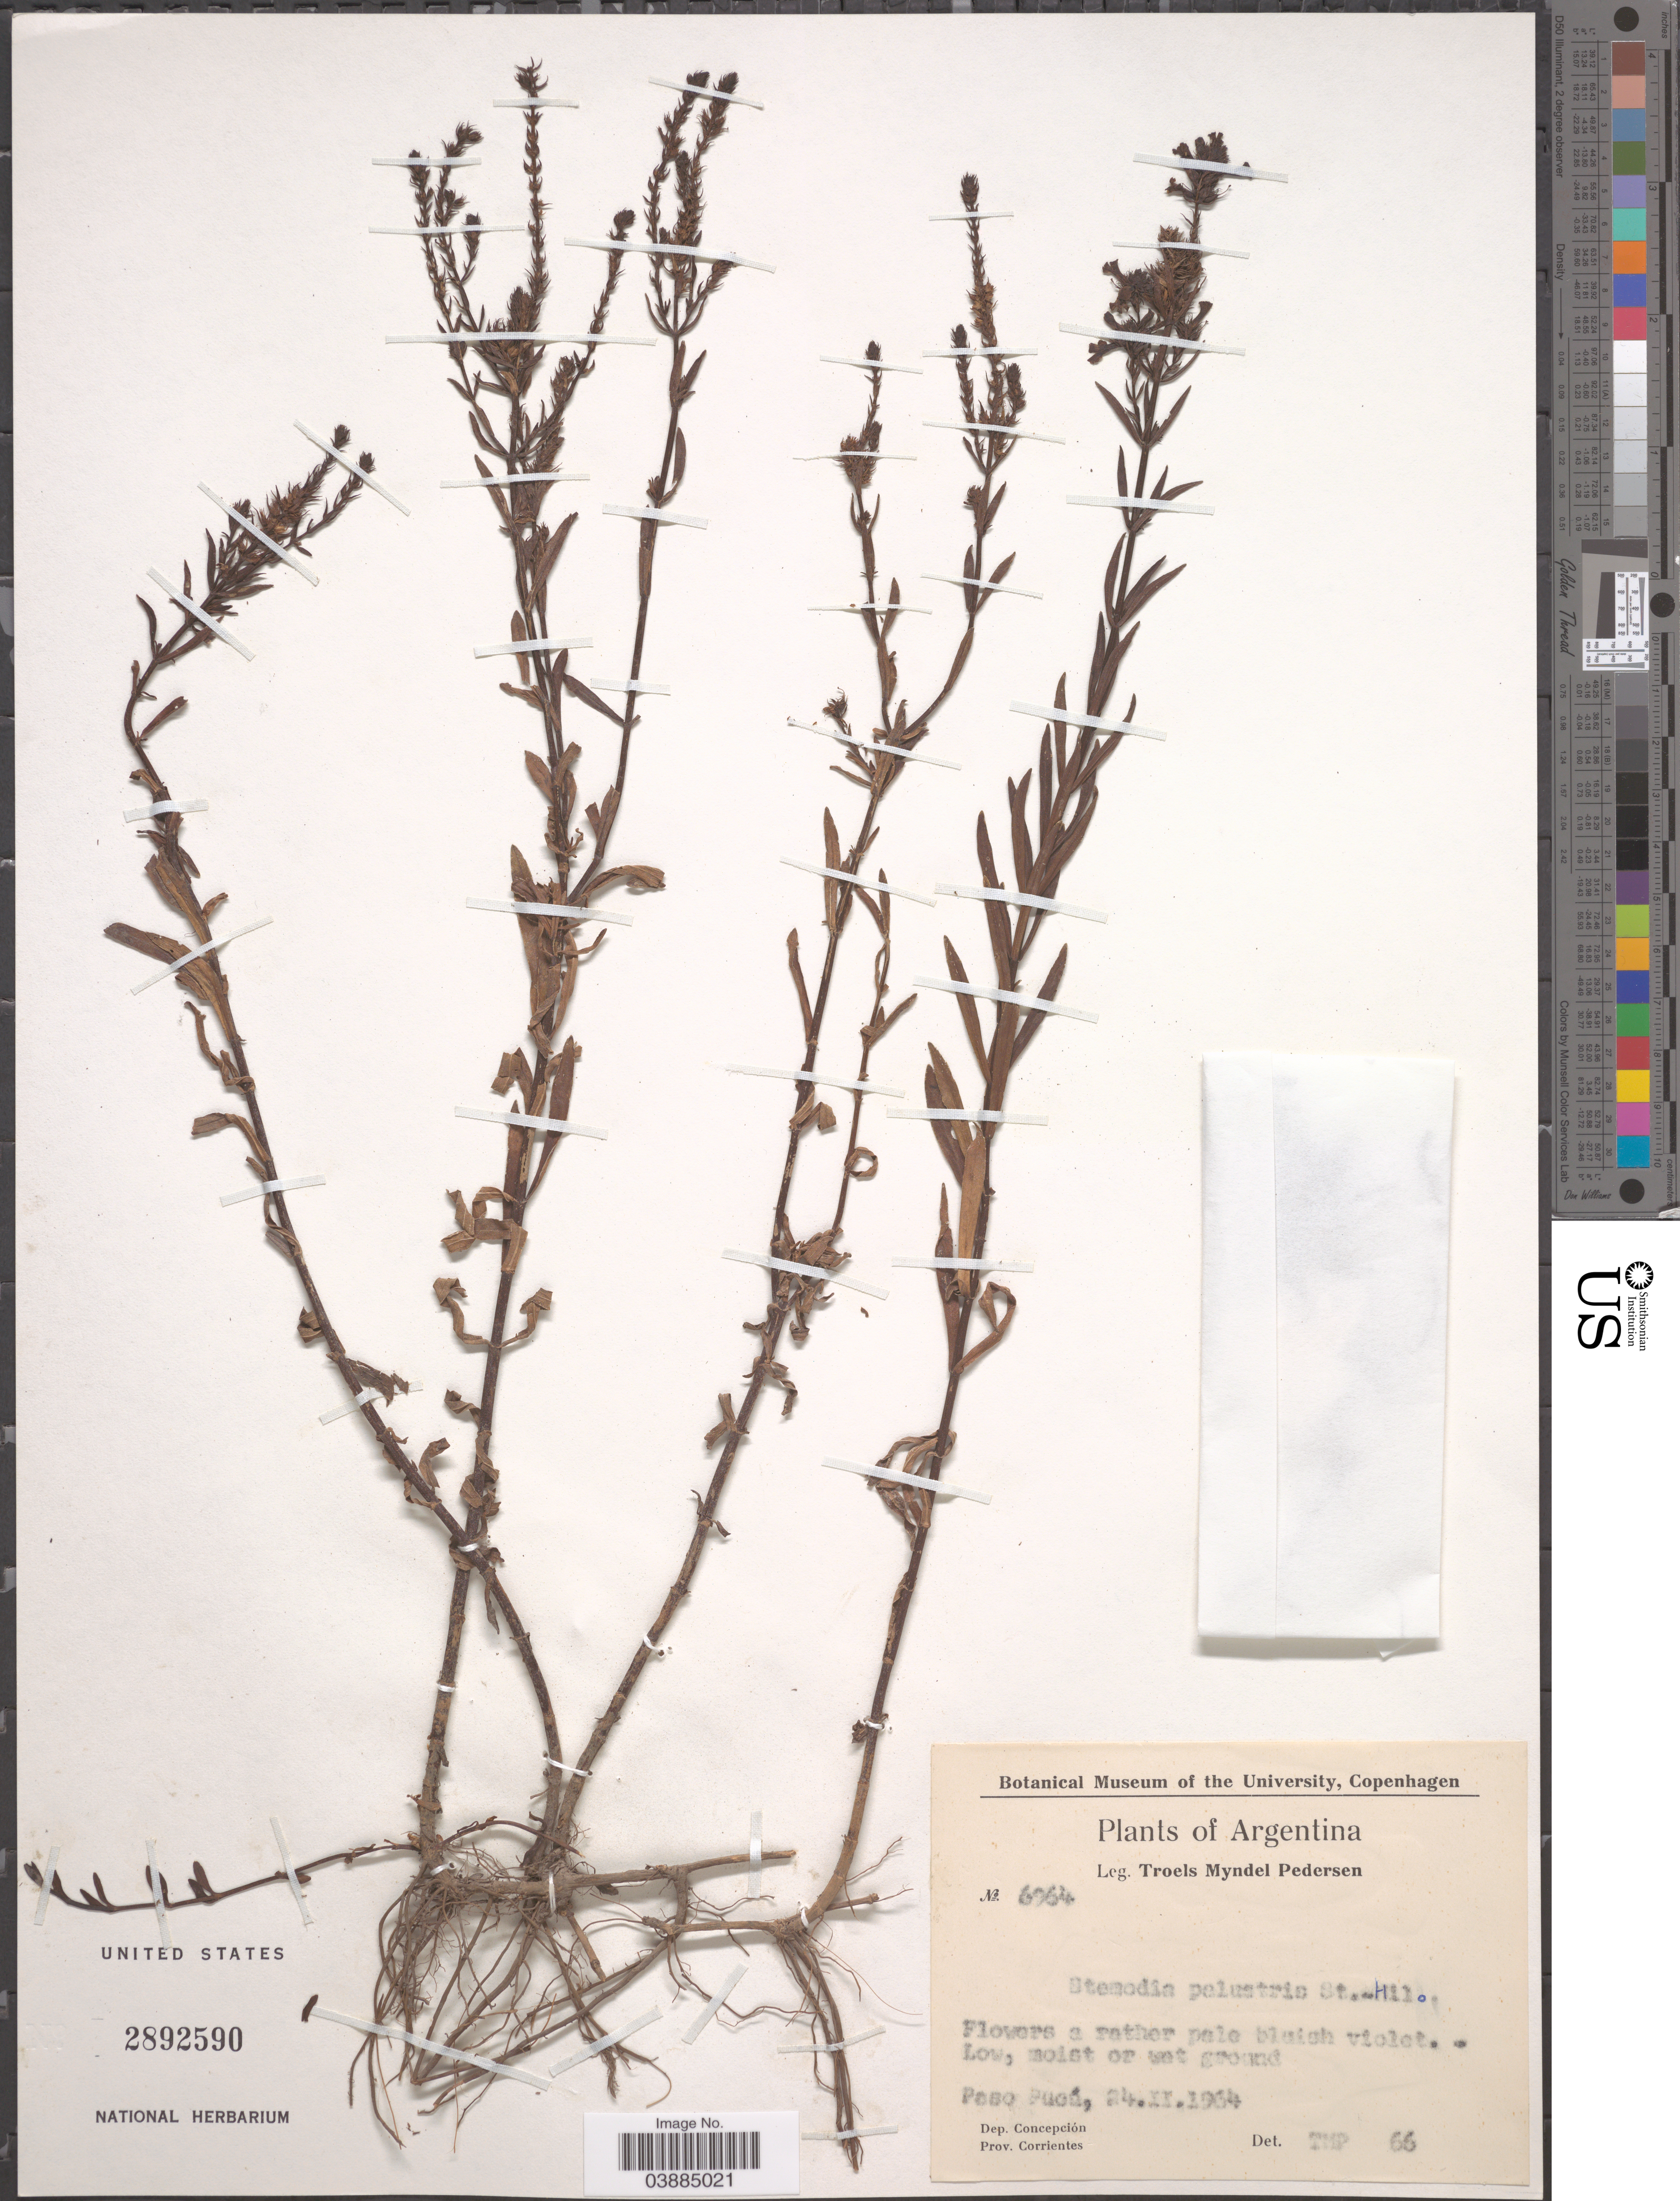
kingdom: Plantae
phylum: Tracheophyta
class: Magnoliopsida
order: Lamiales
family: Plantaginaceae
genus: Stemodia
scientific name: Stemodia palustris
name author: A. St.-Hil.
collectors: T. Pederson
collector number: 6964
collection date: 1964-02-24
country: Argentina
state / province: Corrientes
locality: Peso Pucá. Dep. Concepción.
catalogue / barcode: US 2892590